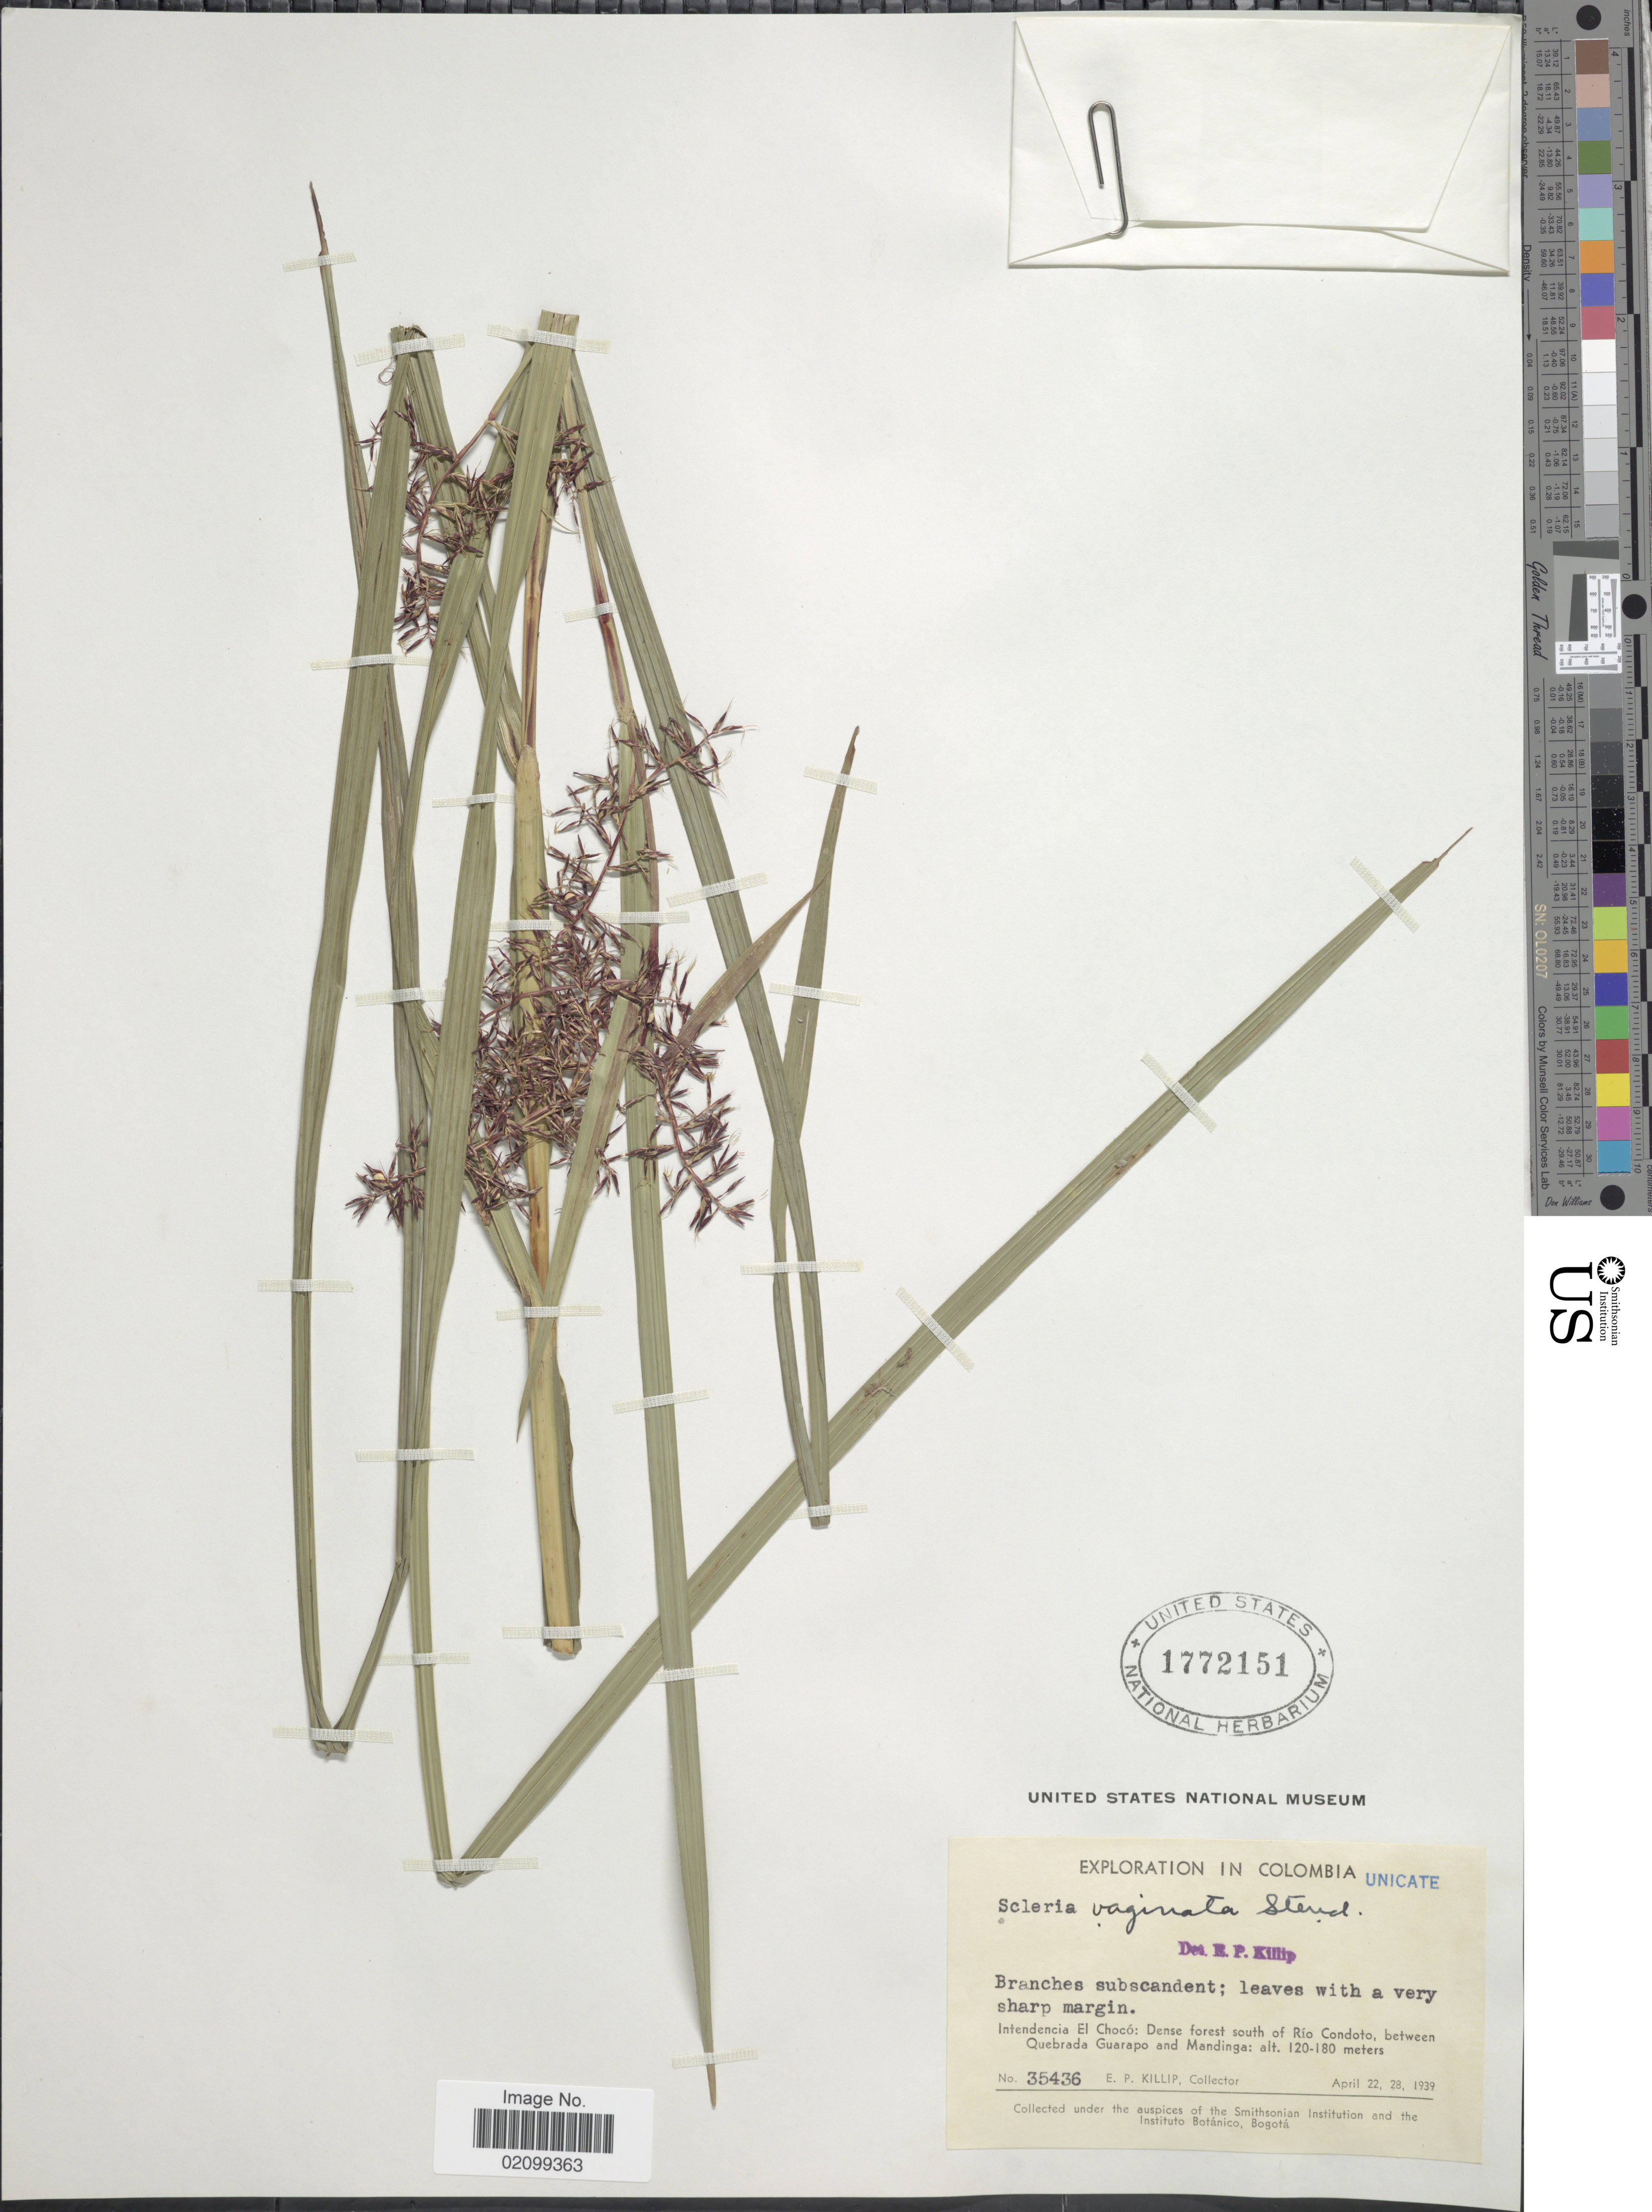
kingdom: Plantae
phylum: Tracheophyta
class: Liliopsida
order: Poales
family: Cyperaceae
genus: Scleria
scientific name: Scleria vaginata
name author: Steud.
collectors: E. P. Killip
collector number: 35436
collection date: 1939-04-22/1939-04-28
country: Colombia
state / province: Chocó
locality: Intendencia El Choco: Dense forest south of Rio Condoto, between Quebrada Guarapo and Mandinga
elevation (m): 120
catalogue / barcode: US 1772151